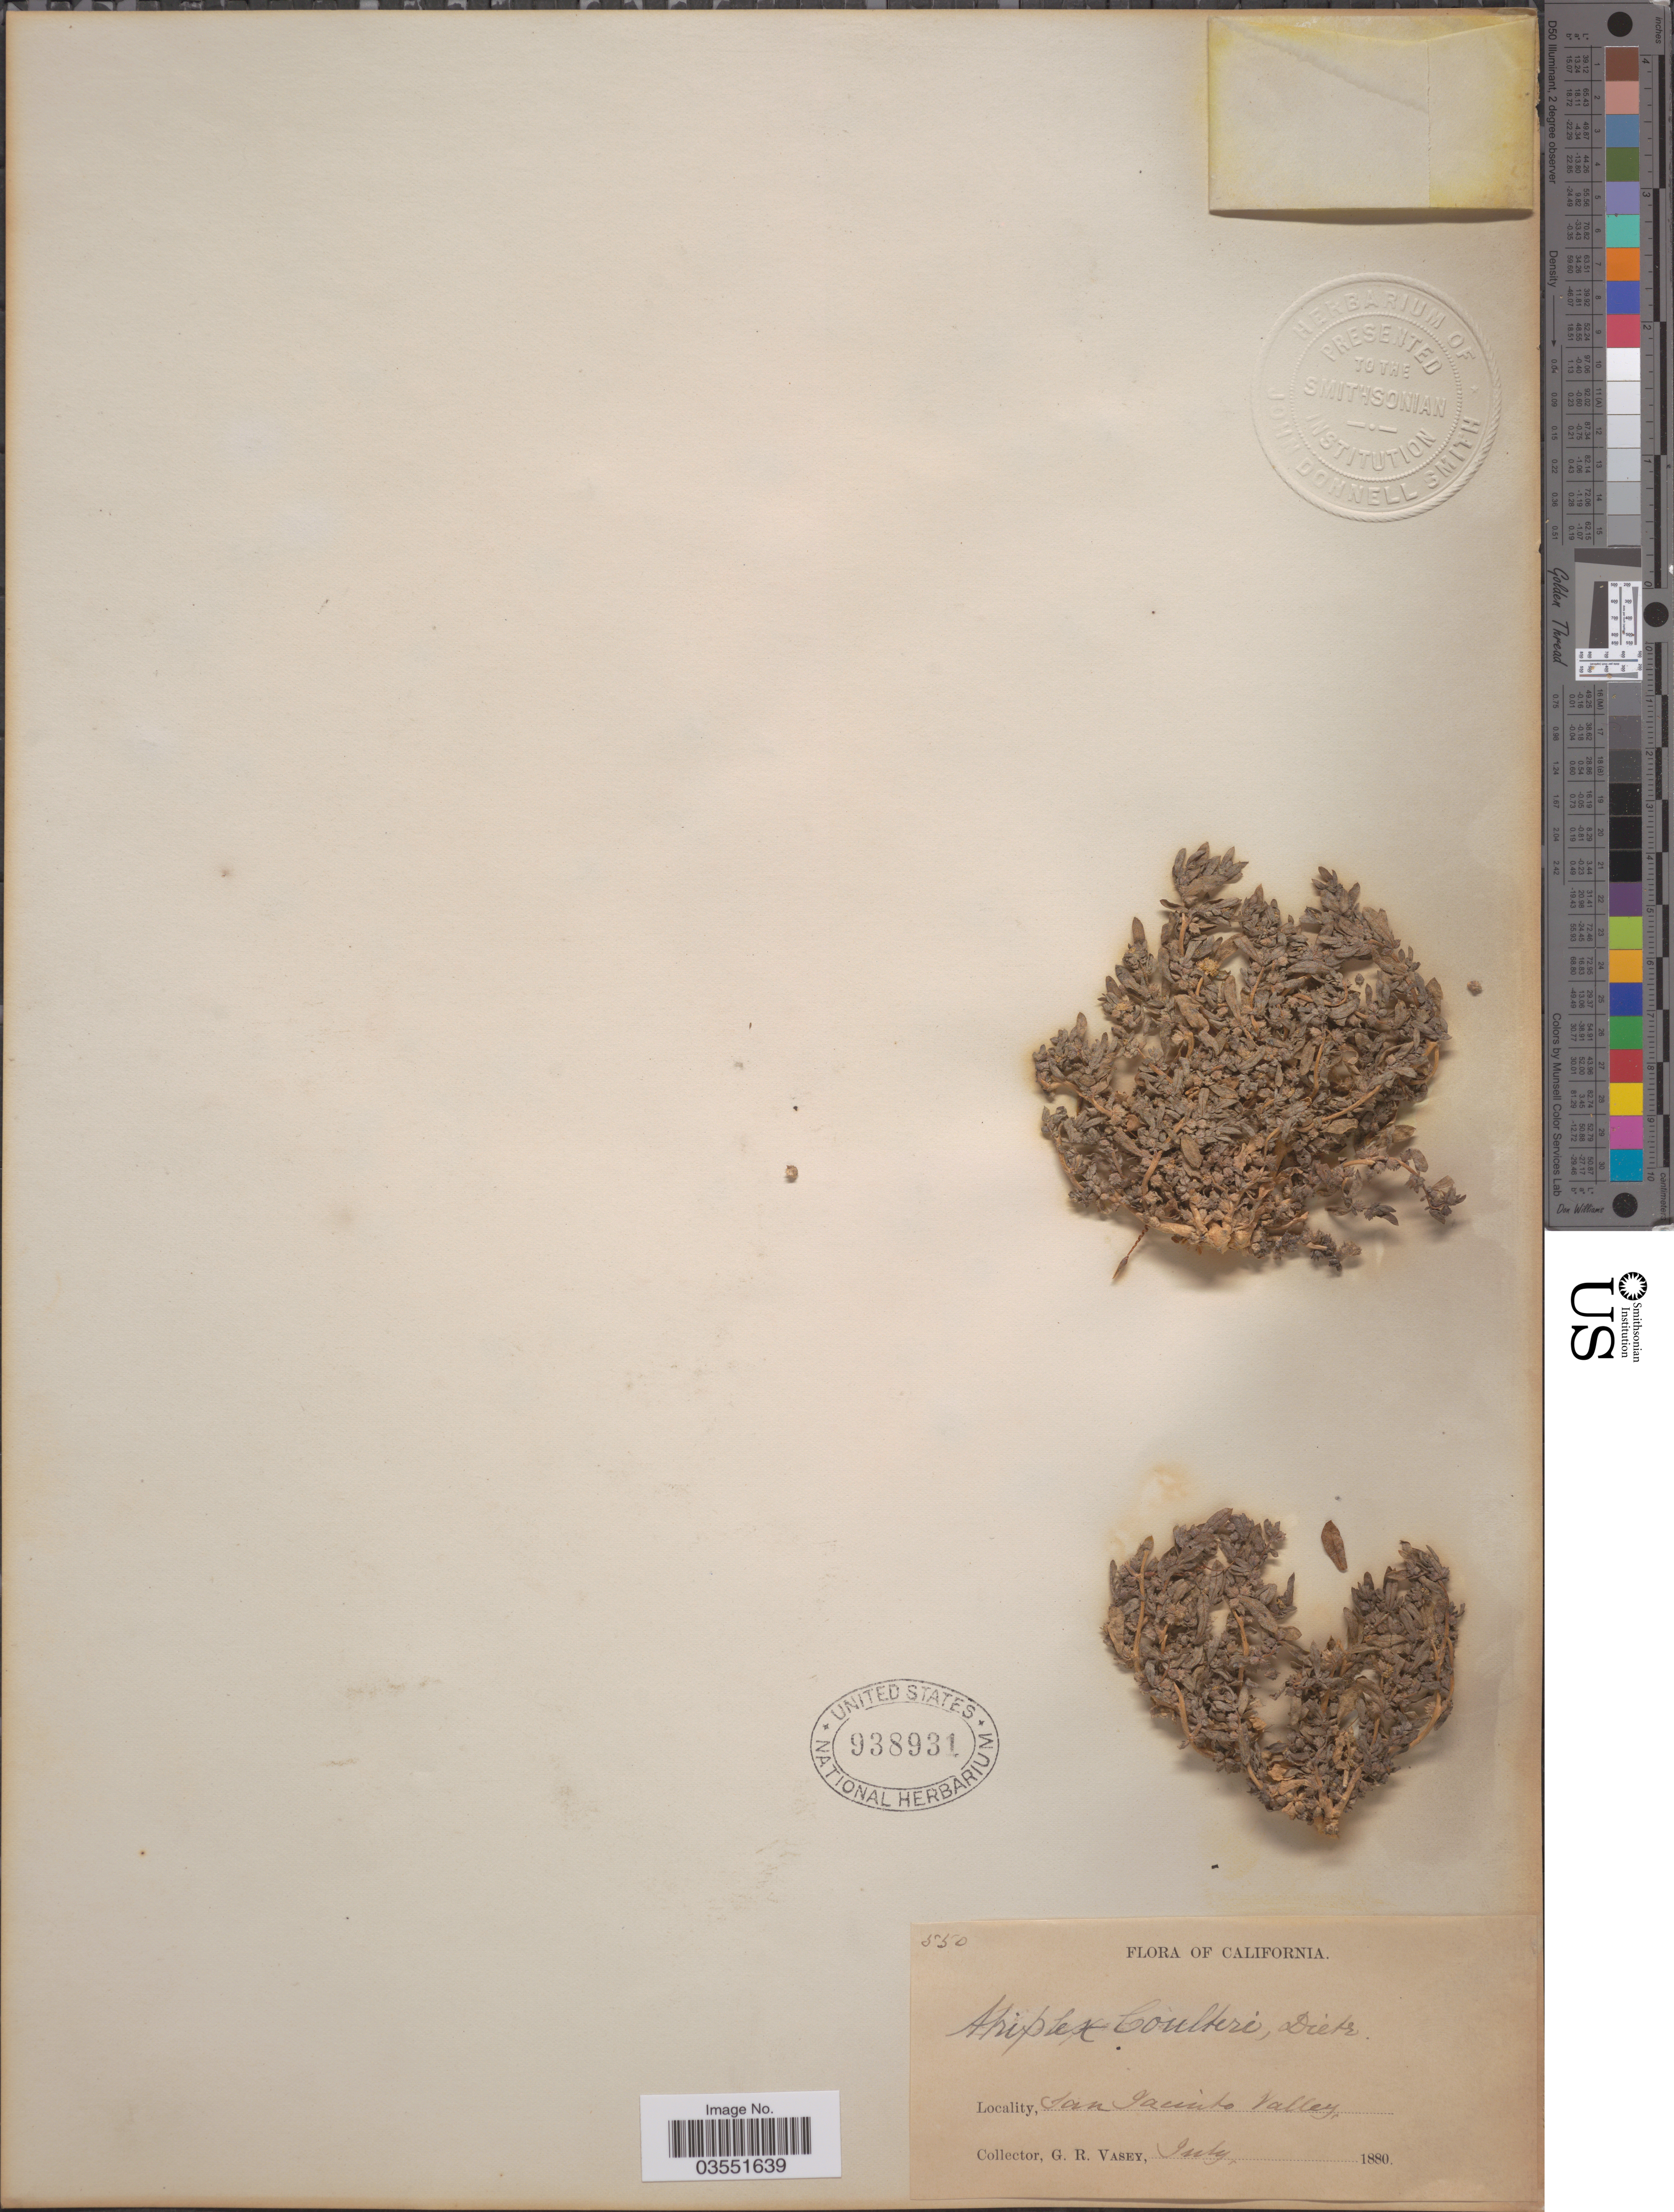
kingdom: Plantae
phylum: Tracheophyta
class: Magnoliopsida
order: Caryophyllales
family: Amaranthaceae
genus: Atriplex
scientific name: Atriplex coulteri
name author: (Moq.) D. Dietr.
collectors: G. R. Vasey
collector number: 550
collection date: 1880-07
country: United States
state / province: California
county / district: Riverside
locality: San Jacinto Valley.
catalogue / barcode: US 938931